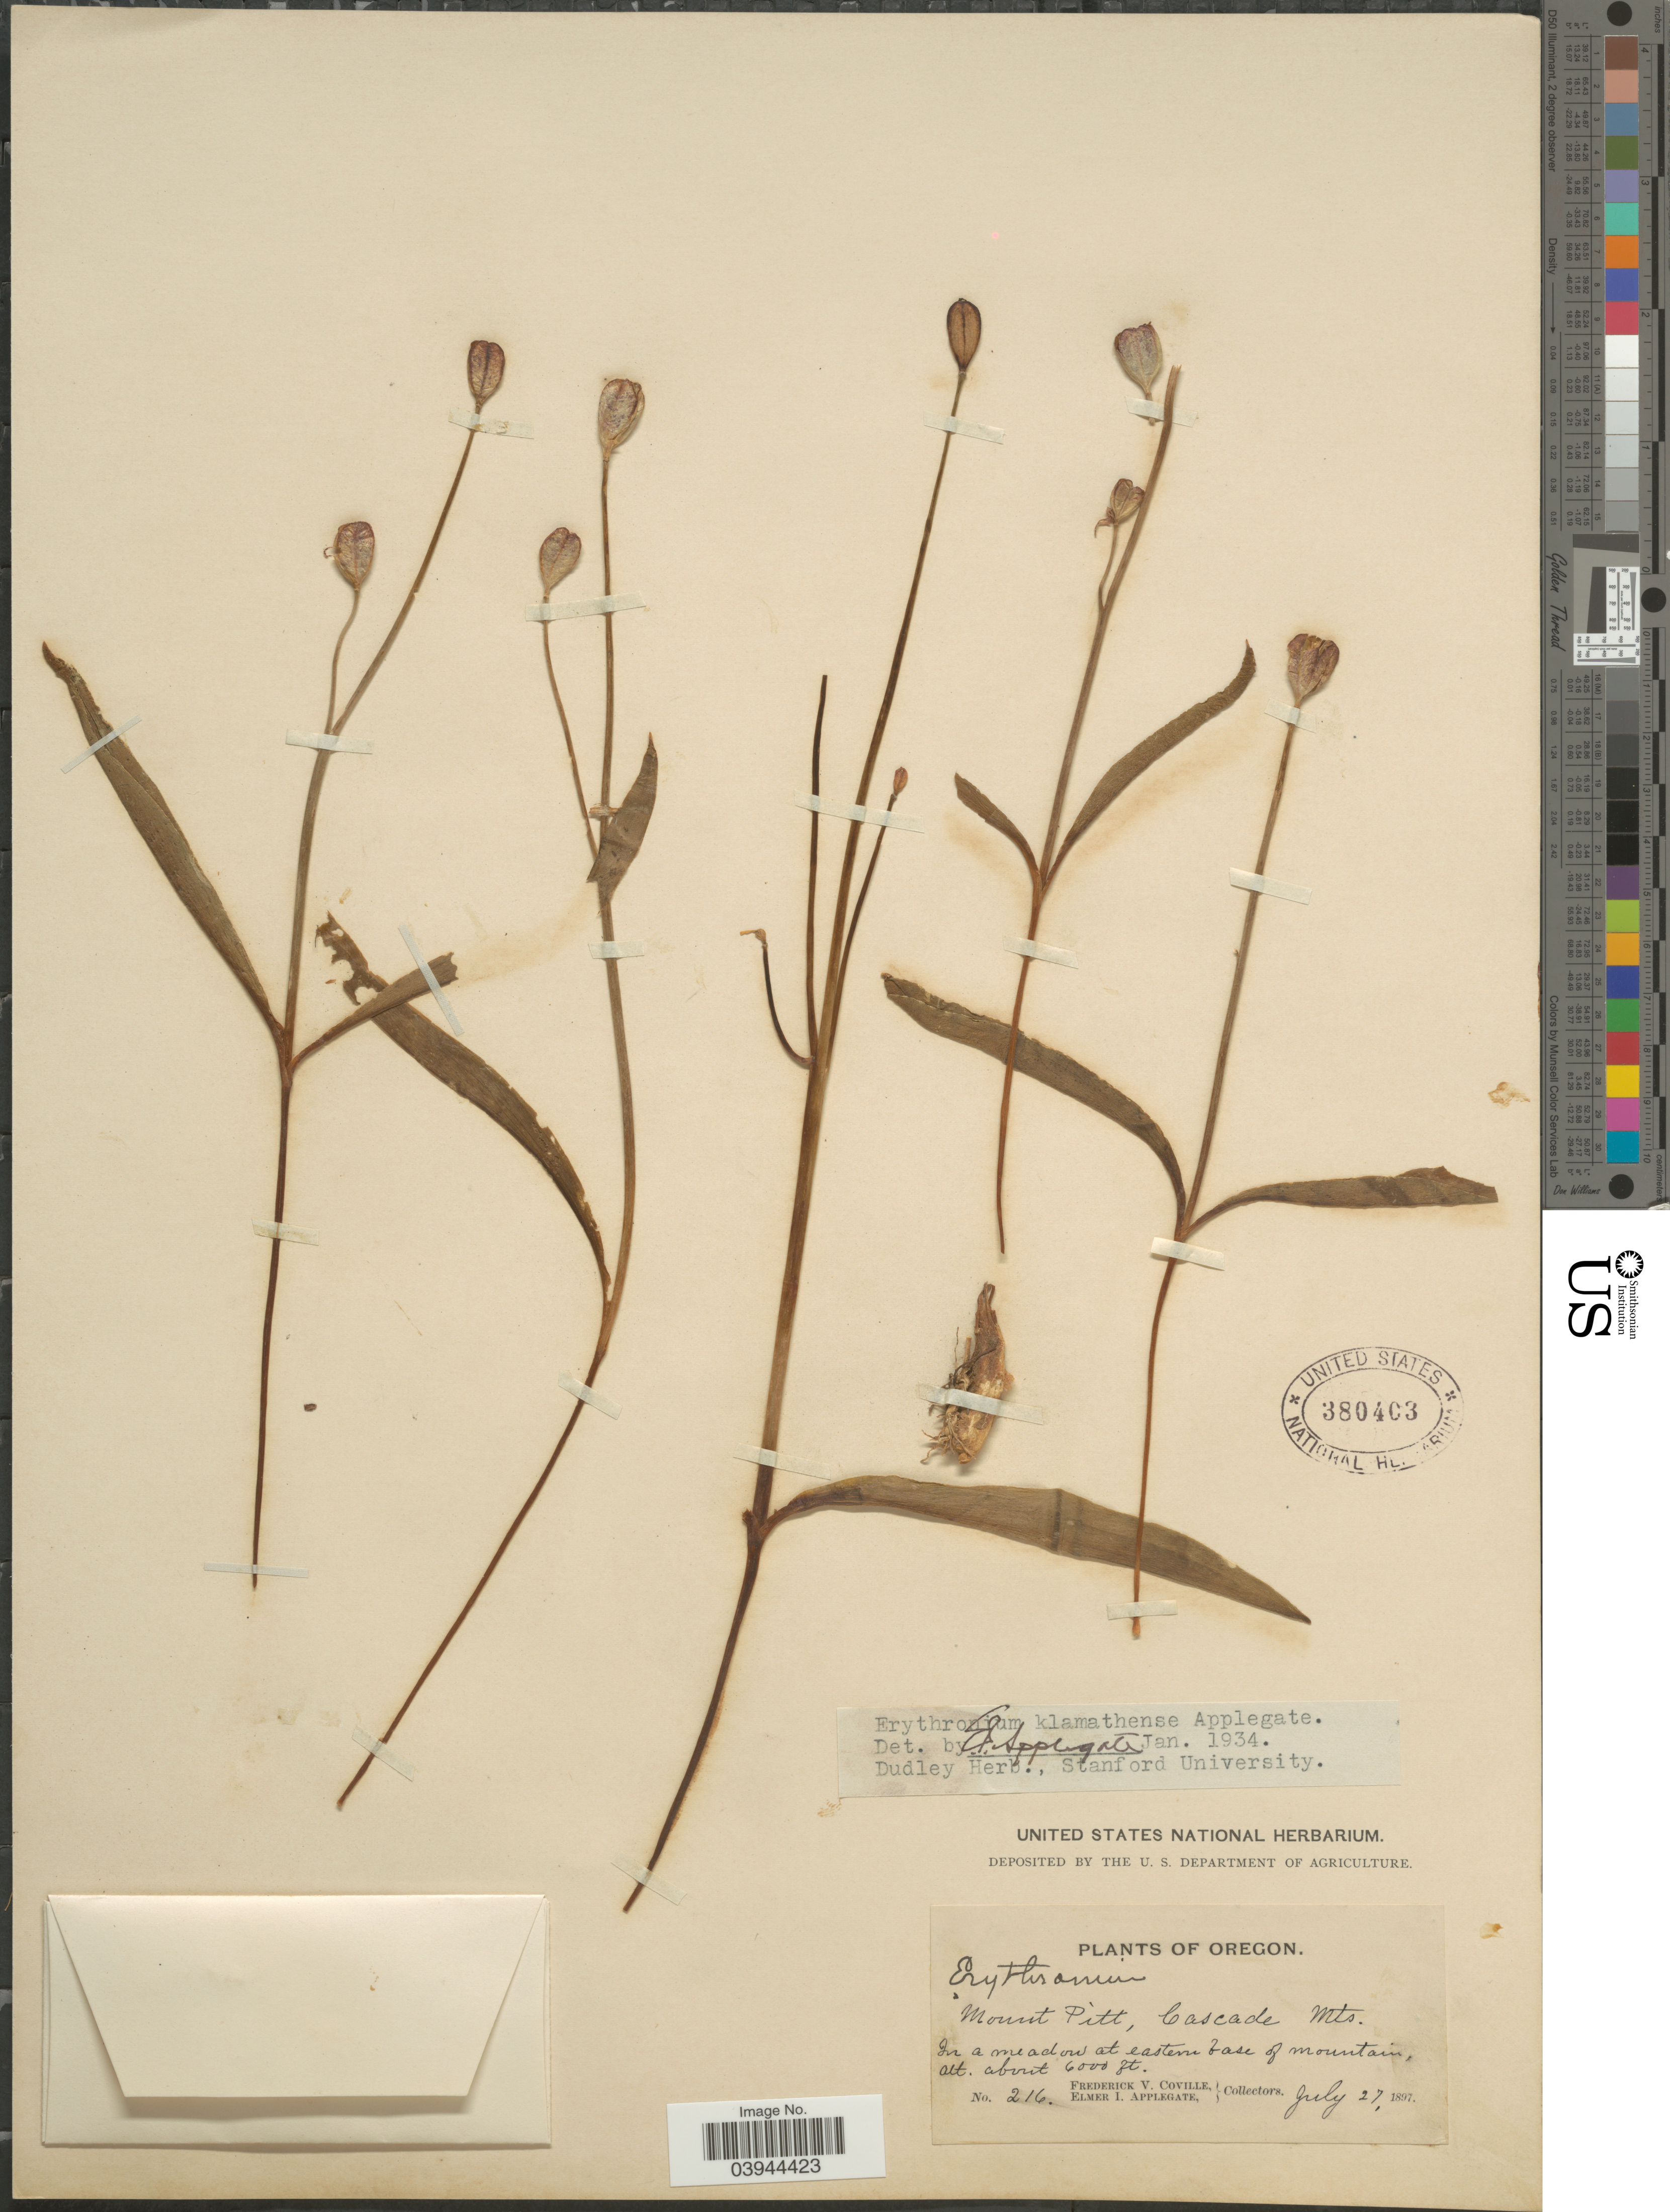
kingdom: Plantae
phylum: Tracheophyta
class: Liliopsida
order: Liliales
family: Liliaceae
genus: Erythronium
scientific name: Erythronium klamathense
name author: Applegate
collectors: F. V. Coville & E. I. Applegate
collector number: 216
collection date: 1897-07-27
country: United States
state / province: Oregon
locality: Mount Pitt, Cascade Mts.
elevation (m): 1829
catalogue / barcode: US 380403